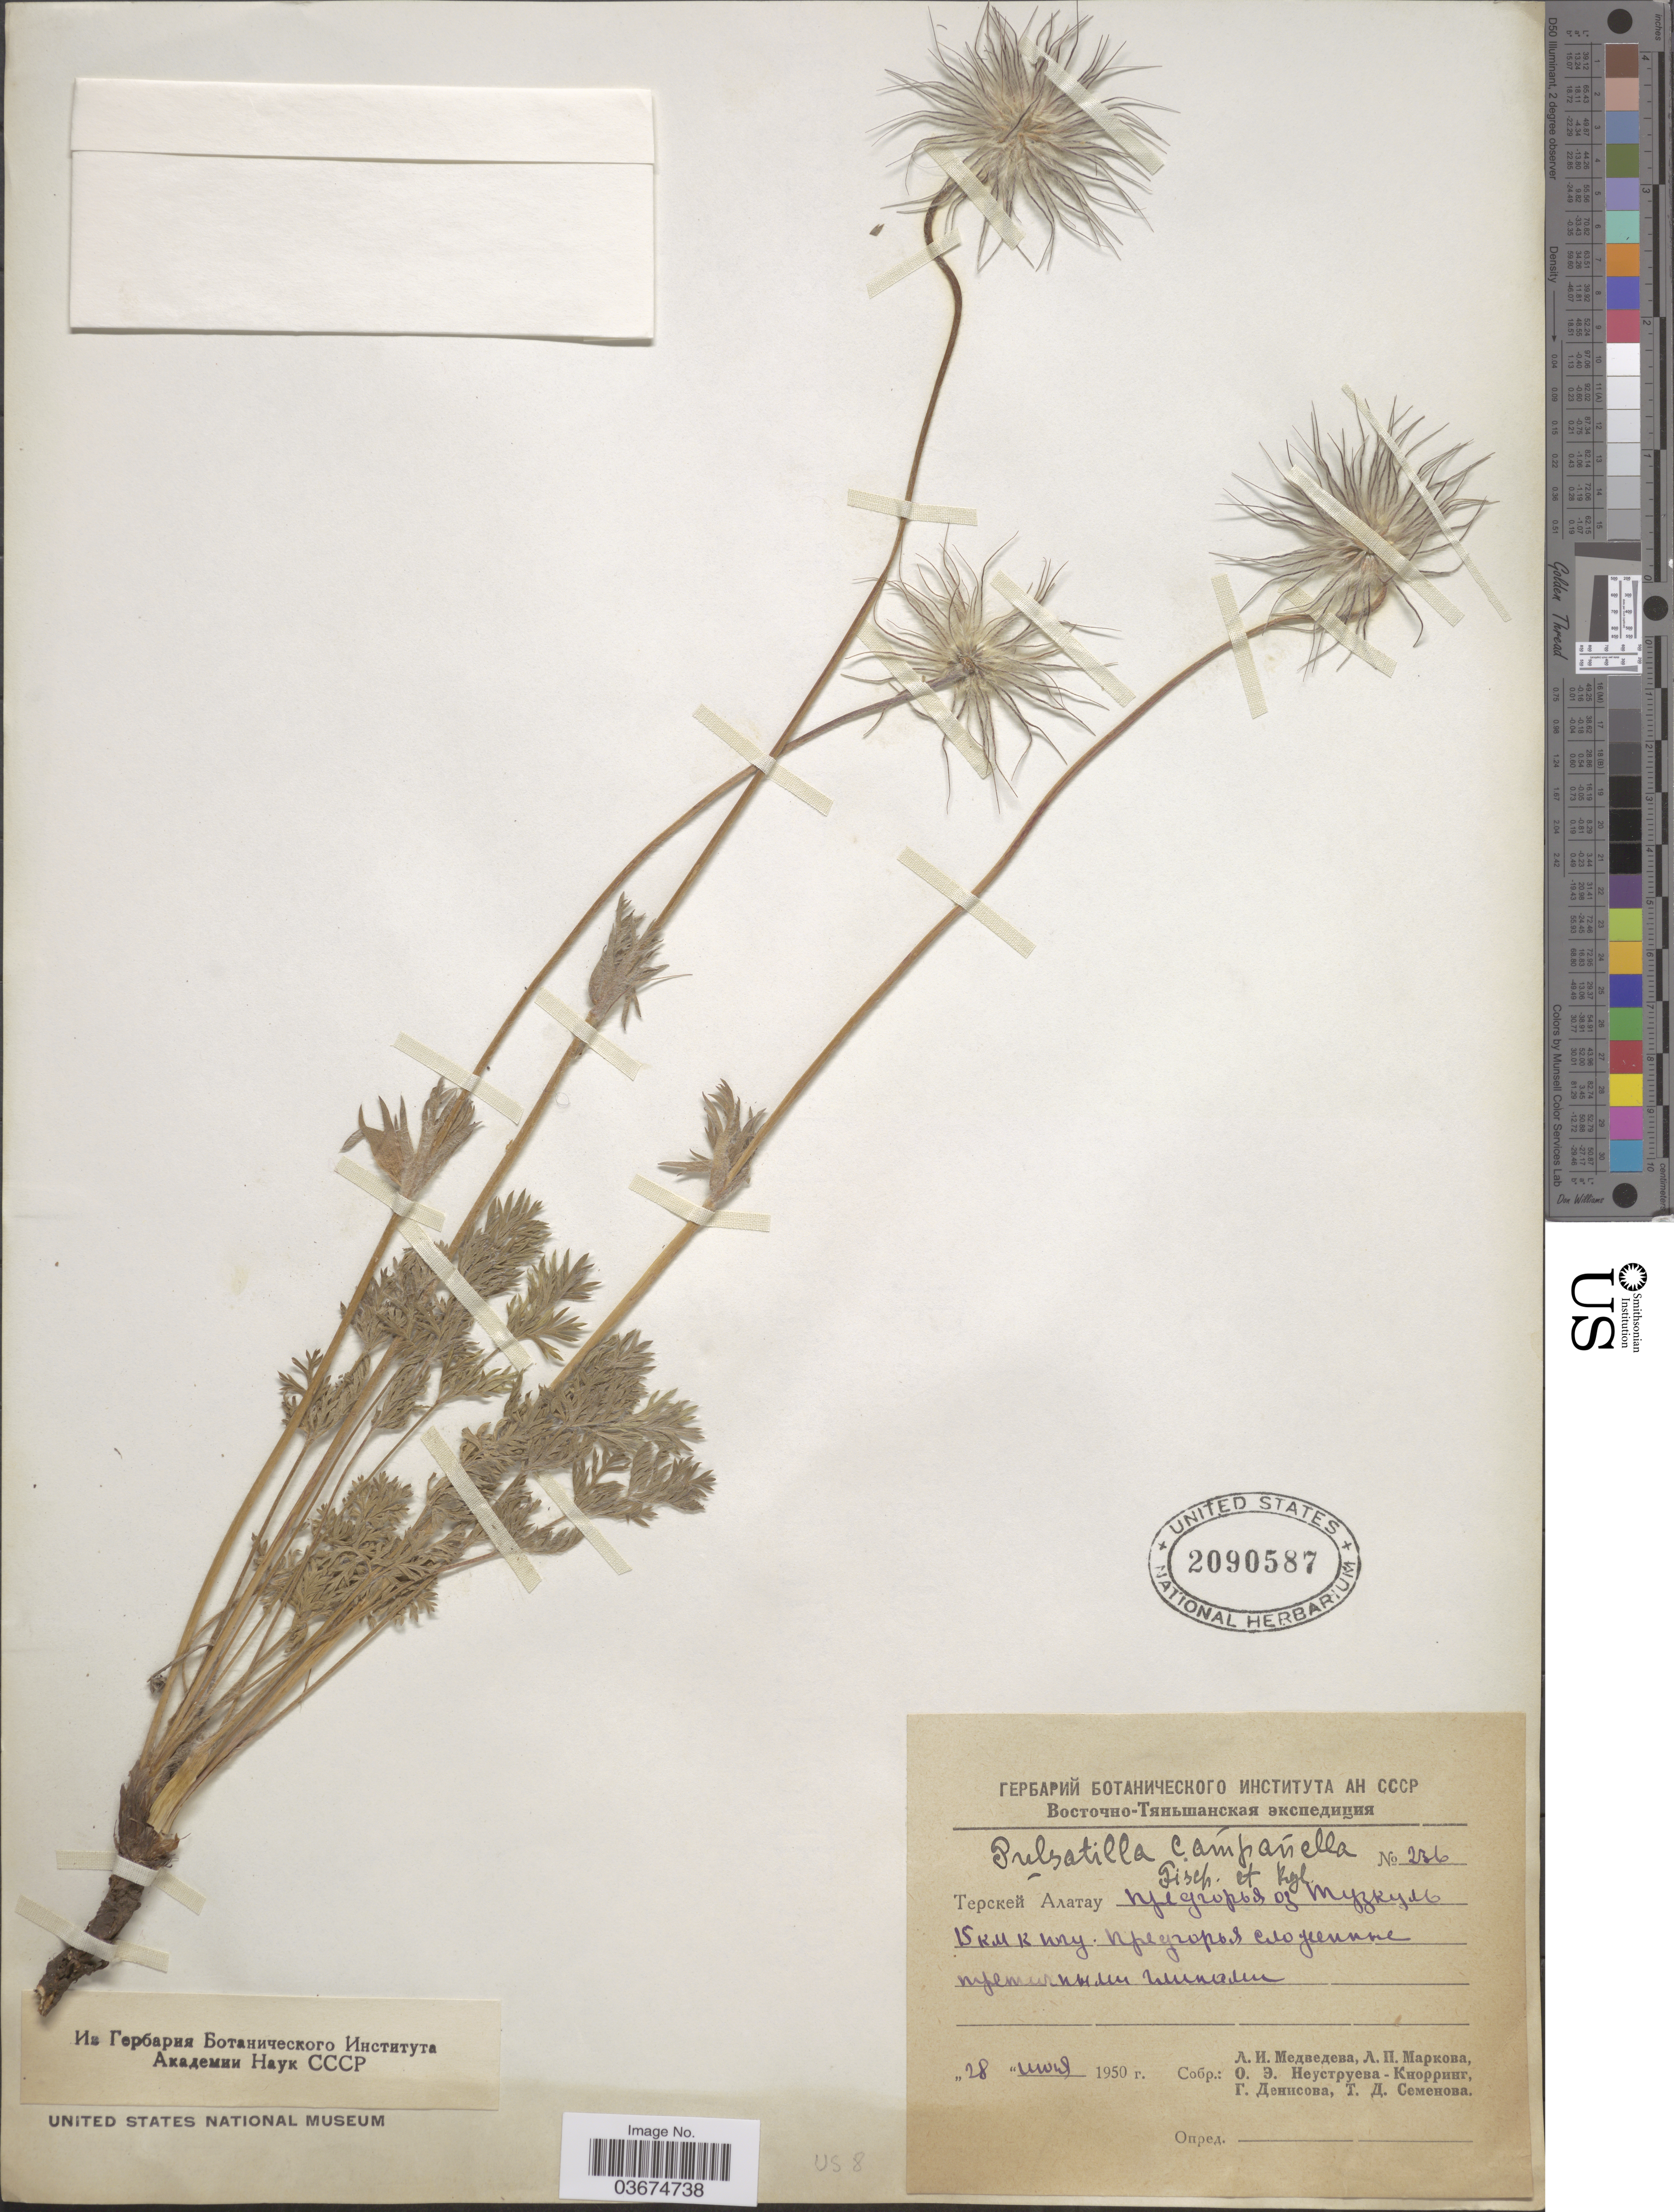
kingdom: Plantae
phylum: Tracheophyta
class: Magnoliopsida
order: Ranunculales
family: Ranunculaceae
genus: Pulsatilla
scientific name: Pulsatilla campanella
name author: Fisch. ex Krylov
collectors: L. Medvedeva, L. Markova, O. Neustrueva-Knorring, G. Denisova & T. Semenova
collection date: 1950-06-28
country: Kyrgyzstan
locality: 15 km S of Lake Tuzkul, Terskey Ala-Too, Tian Shan.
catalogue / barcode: US 2090587